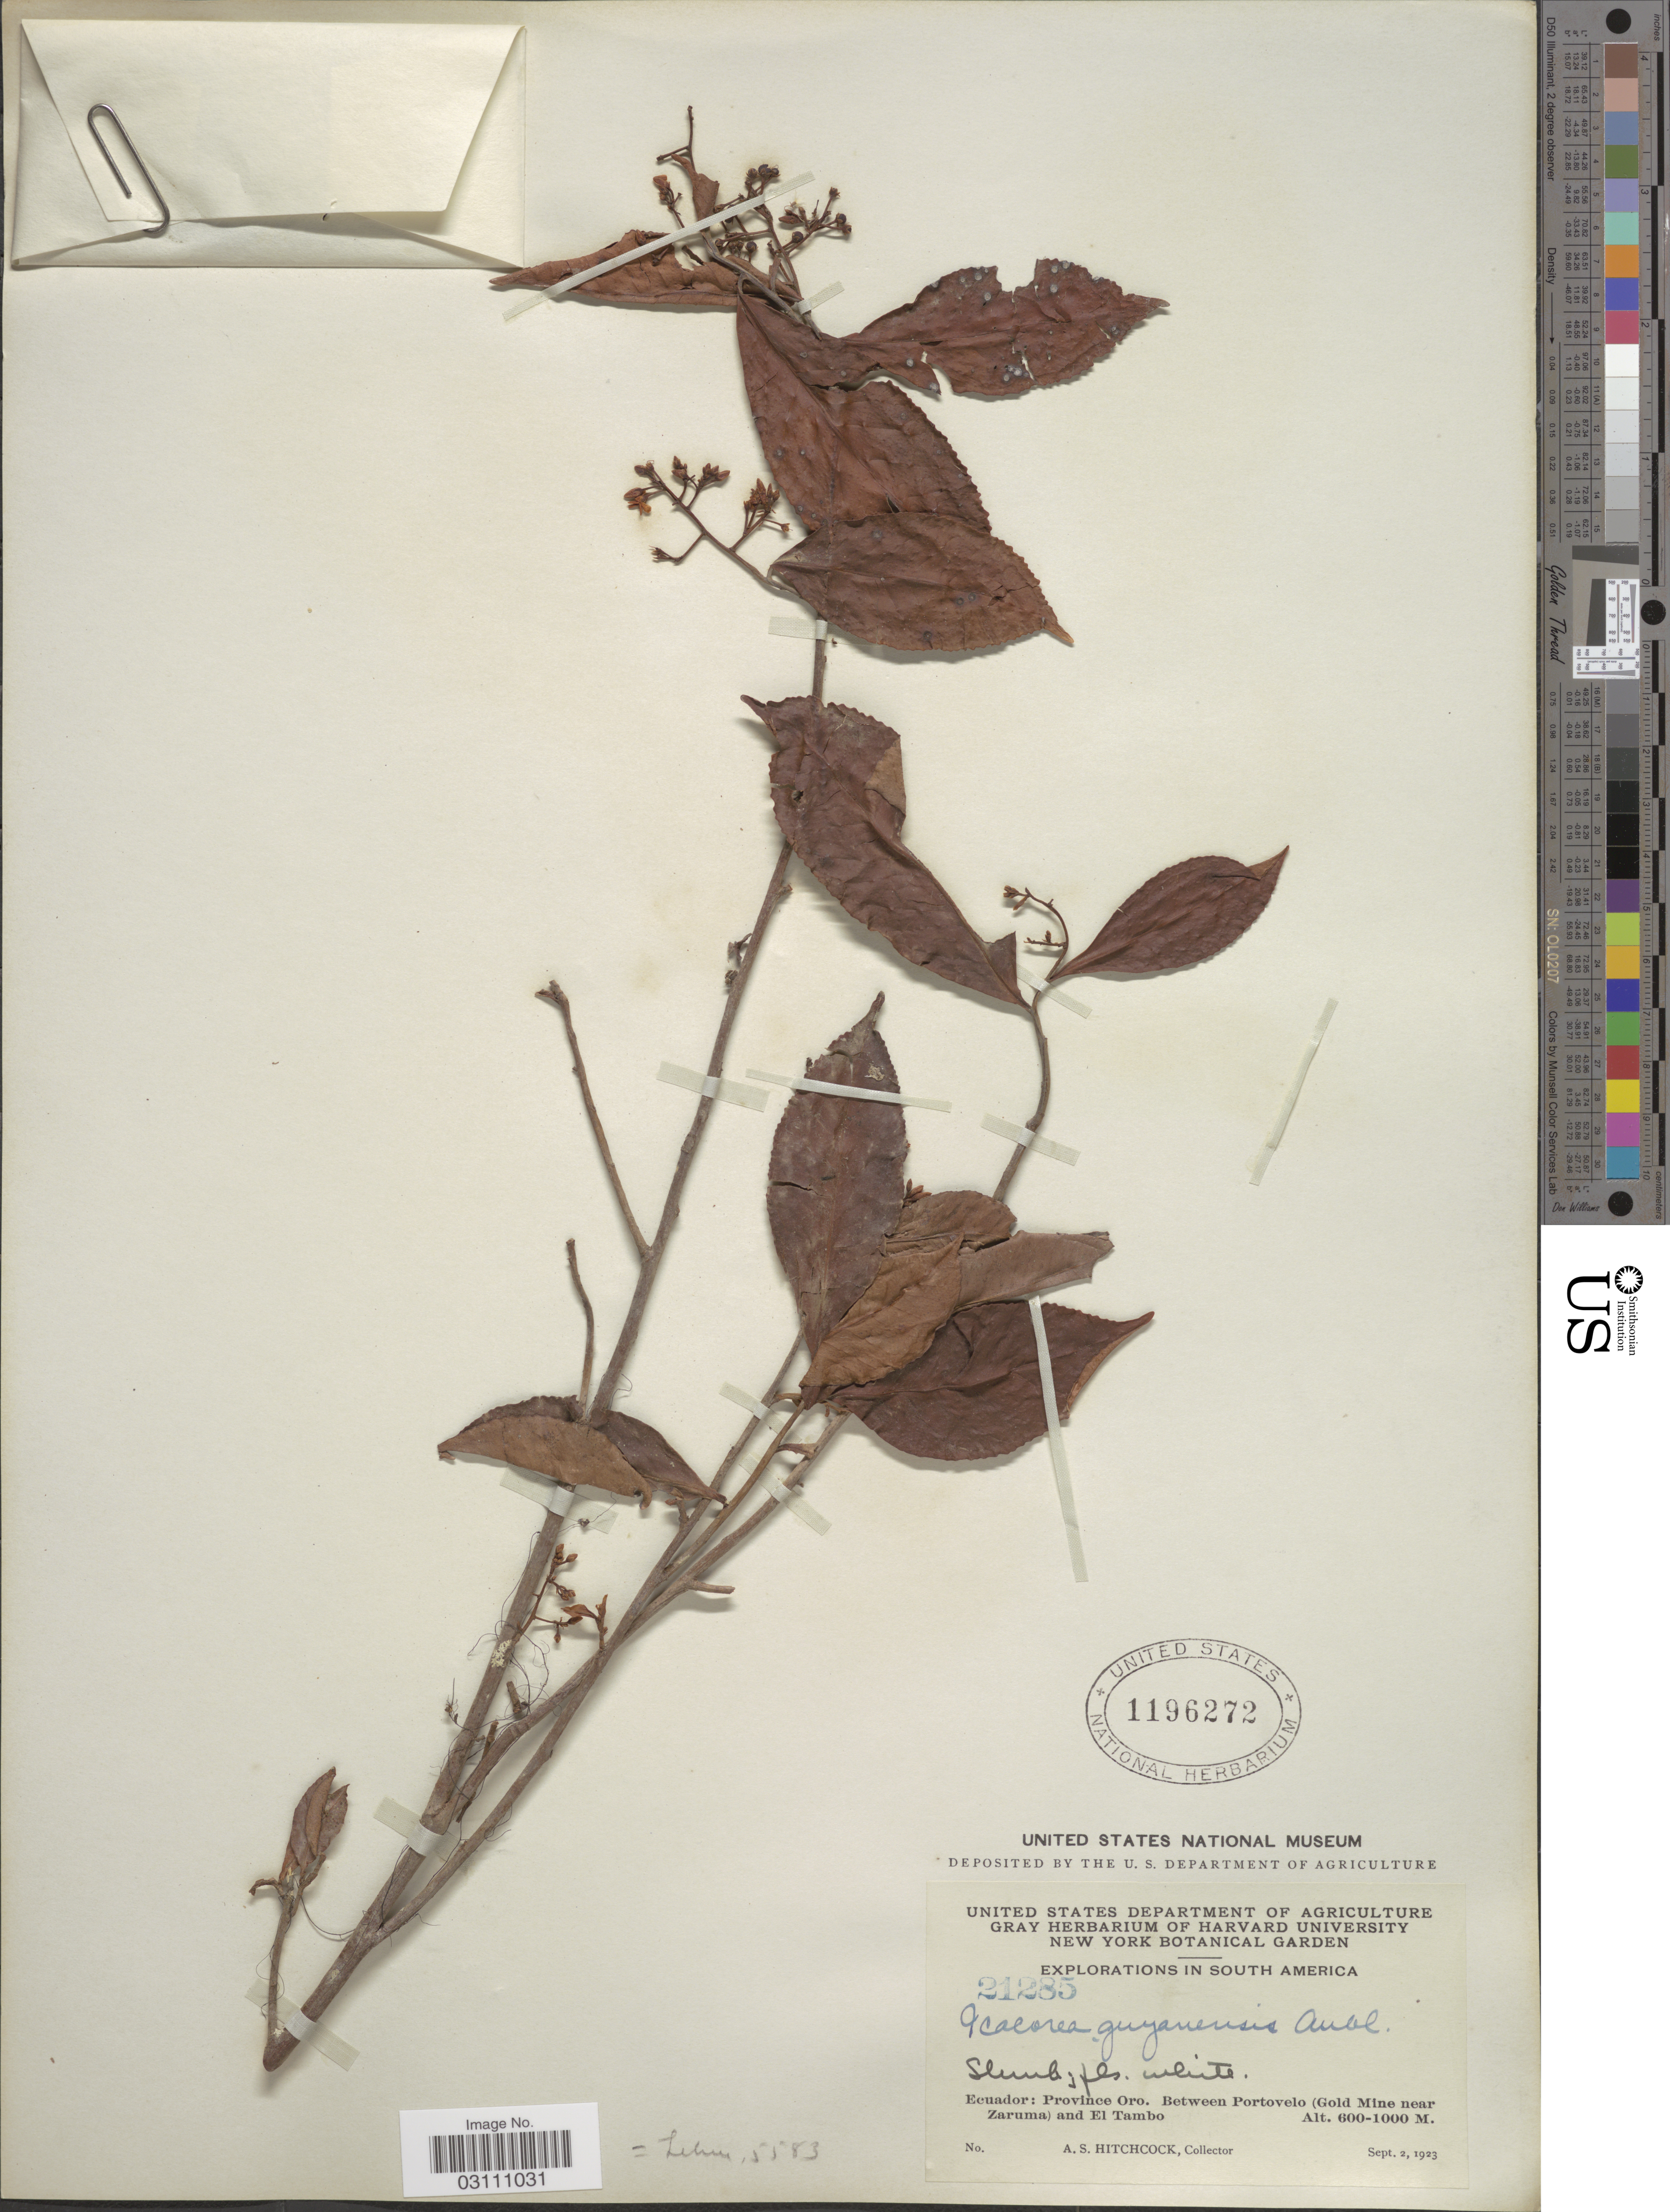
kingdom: Plantae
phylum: Tracheophyta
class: Magnoliopsida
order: Ericales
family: Primulaceae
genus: Ardisia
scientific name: Ardisia guianensis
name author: (Aubl.) Mez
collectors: A. S. Hitchcock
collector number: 21285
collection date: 1923-09-02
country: Ecuador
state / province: El Oro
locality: Province Oro. Between Portovelo (Gold Mine near Zaruma) and El Tambo.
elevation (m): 600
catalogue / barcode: US 1196272